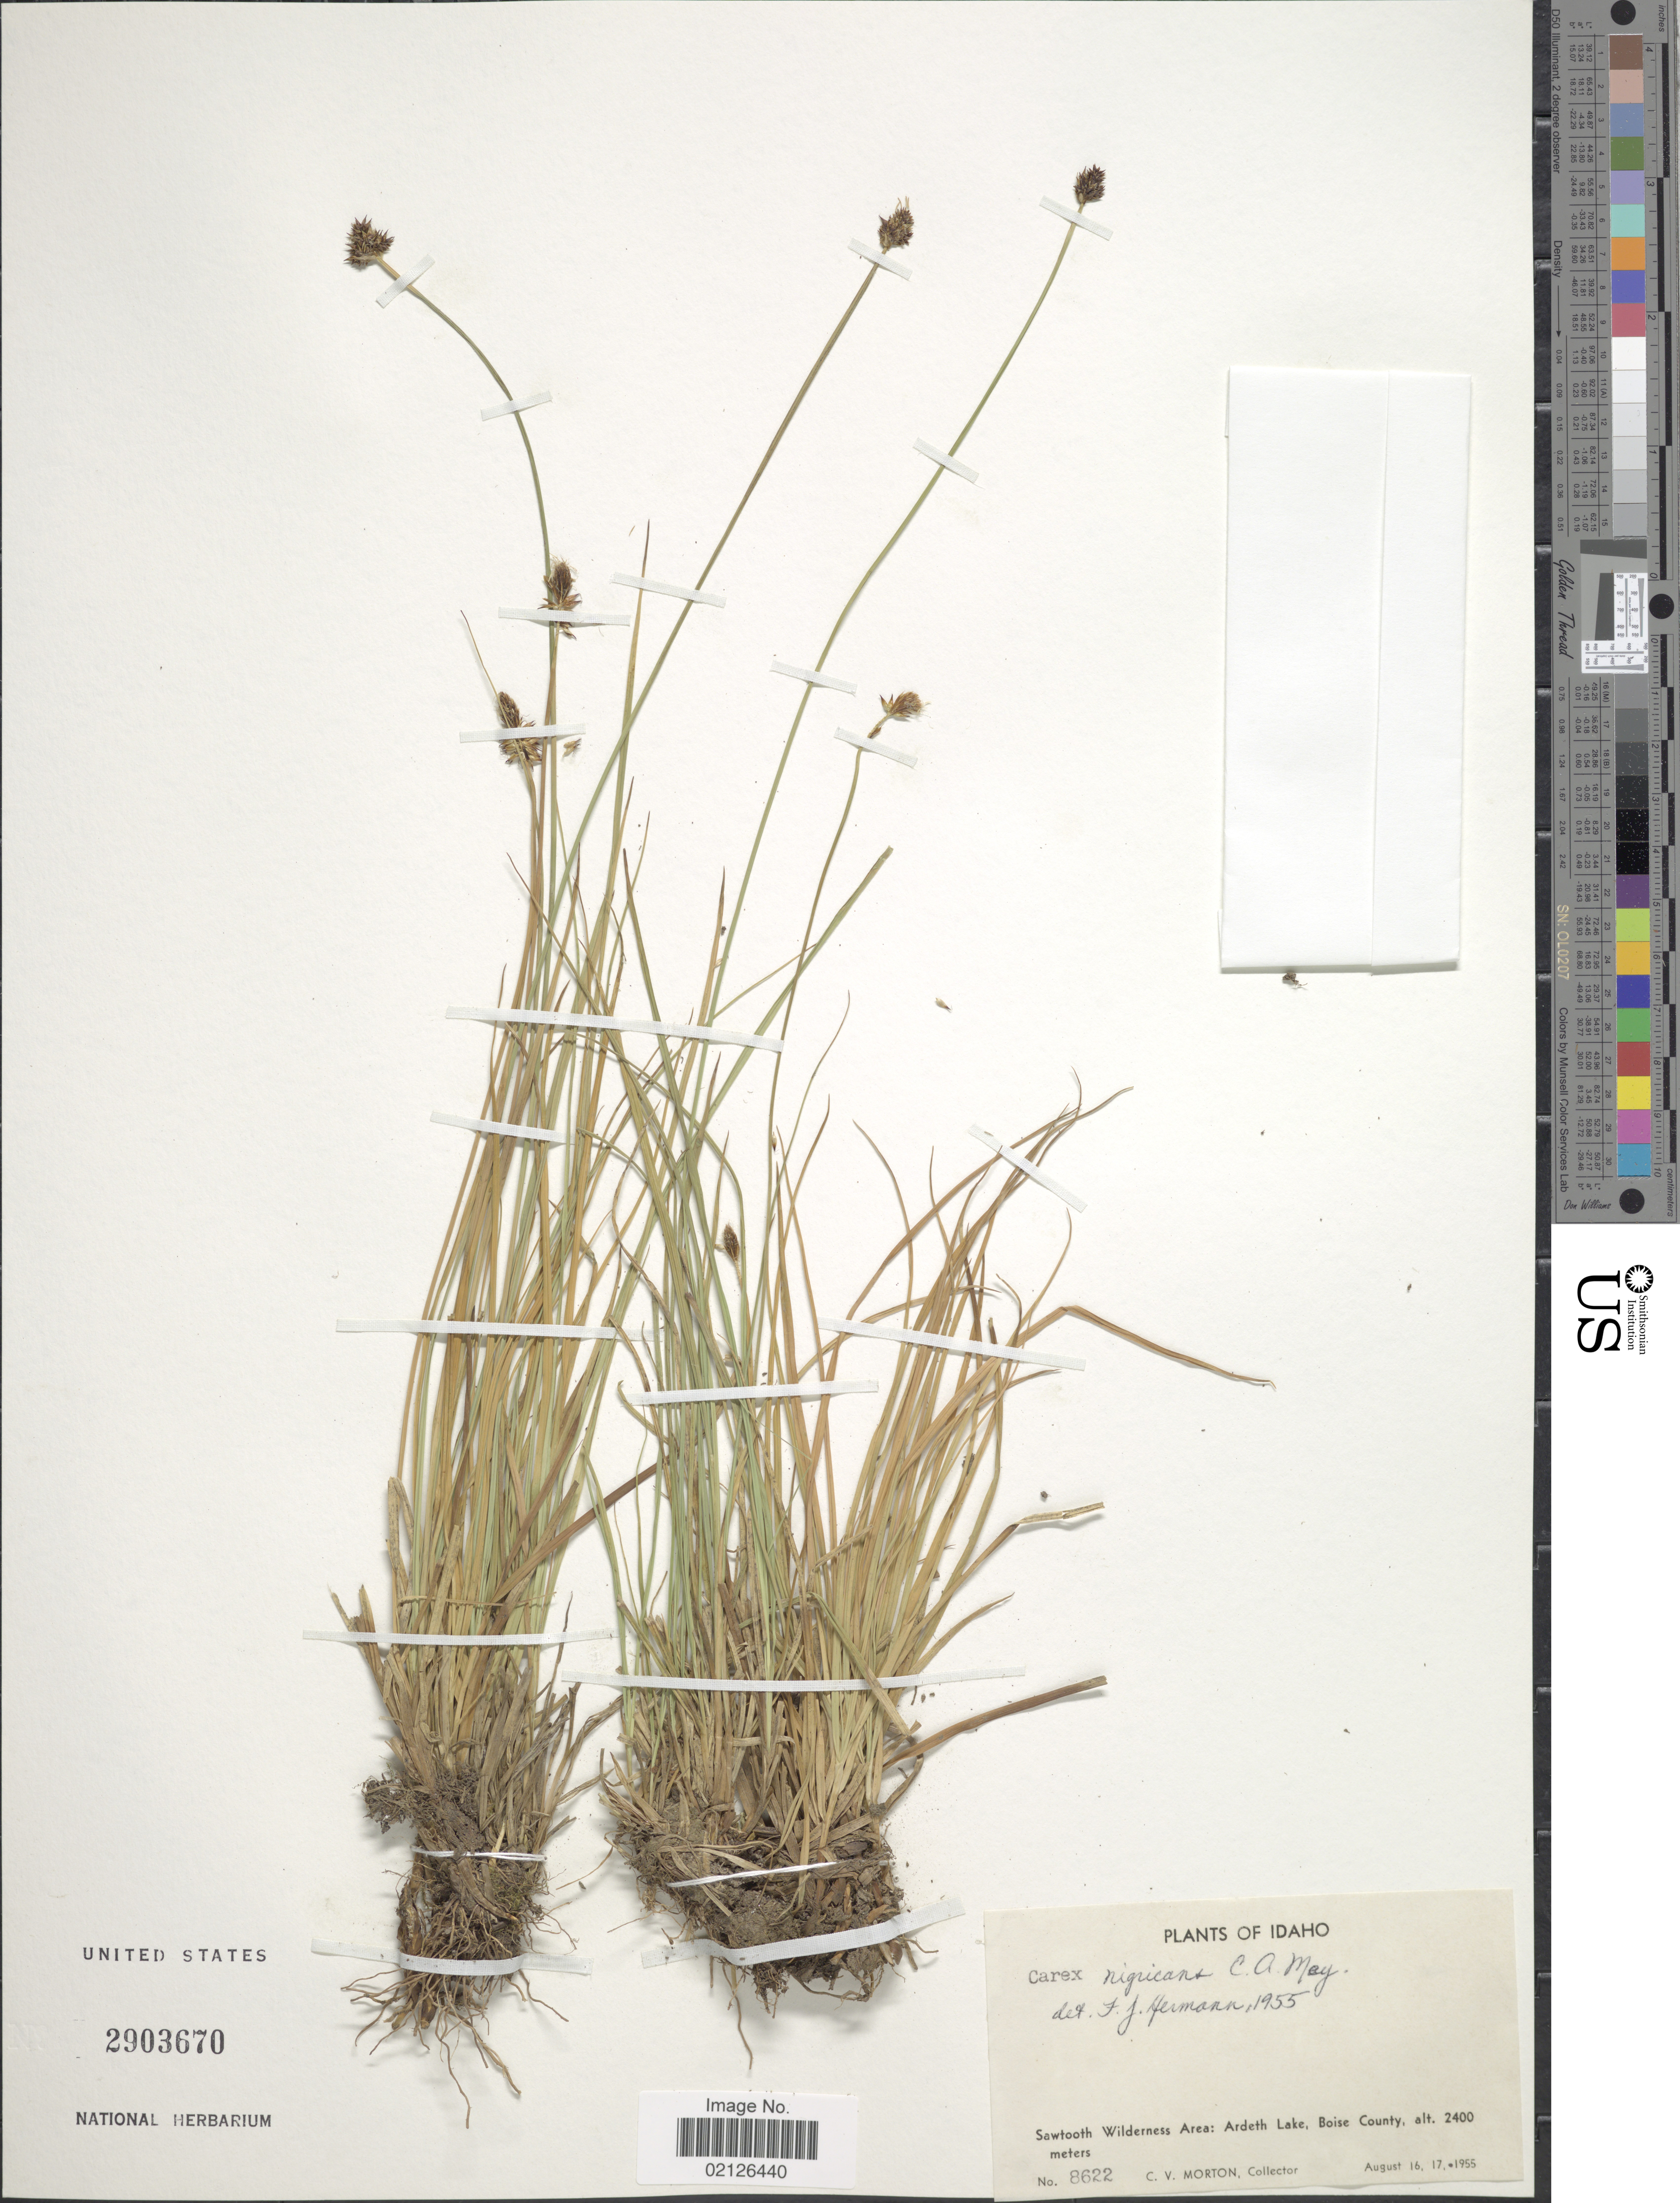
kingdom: Plantae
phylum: Tracheophyta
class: Liliopsida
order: Poales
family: Cyperaceae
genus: Carex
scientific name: Carex nigricans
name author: C.A. Mey.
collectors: C. V. Morton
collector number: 8622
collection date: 1955-08-16/1955-08-17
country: United States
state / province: Idaho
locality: Sawtooth Wilderness Area: Ardeth Lake, Boise County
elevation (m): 2400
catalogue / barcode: US 2903670